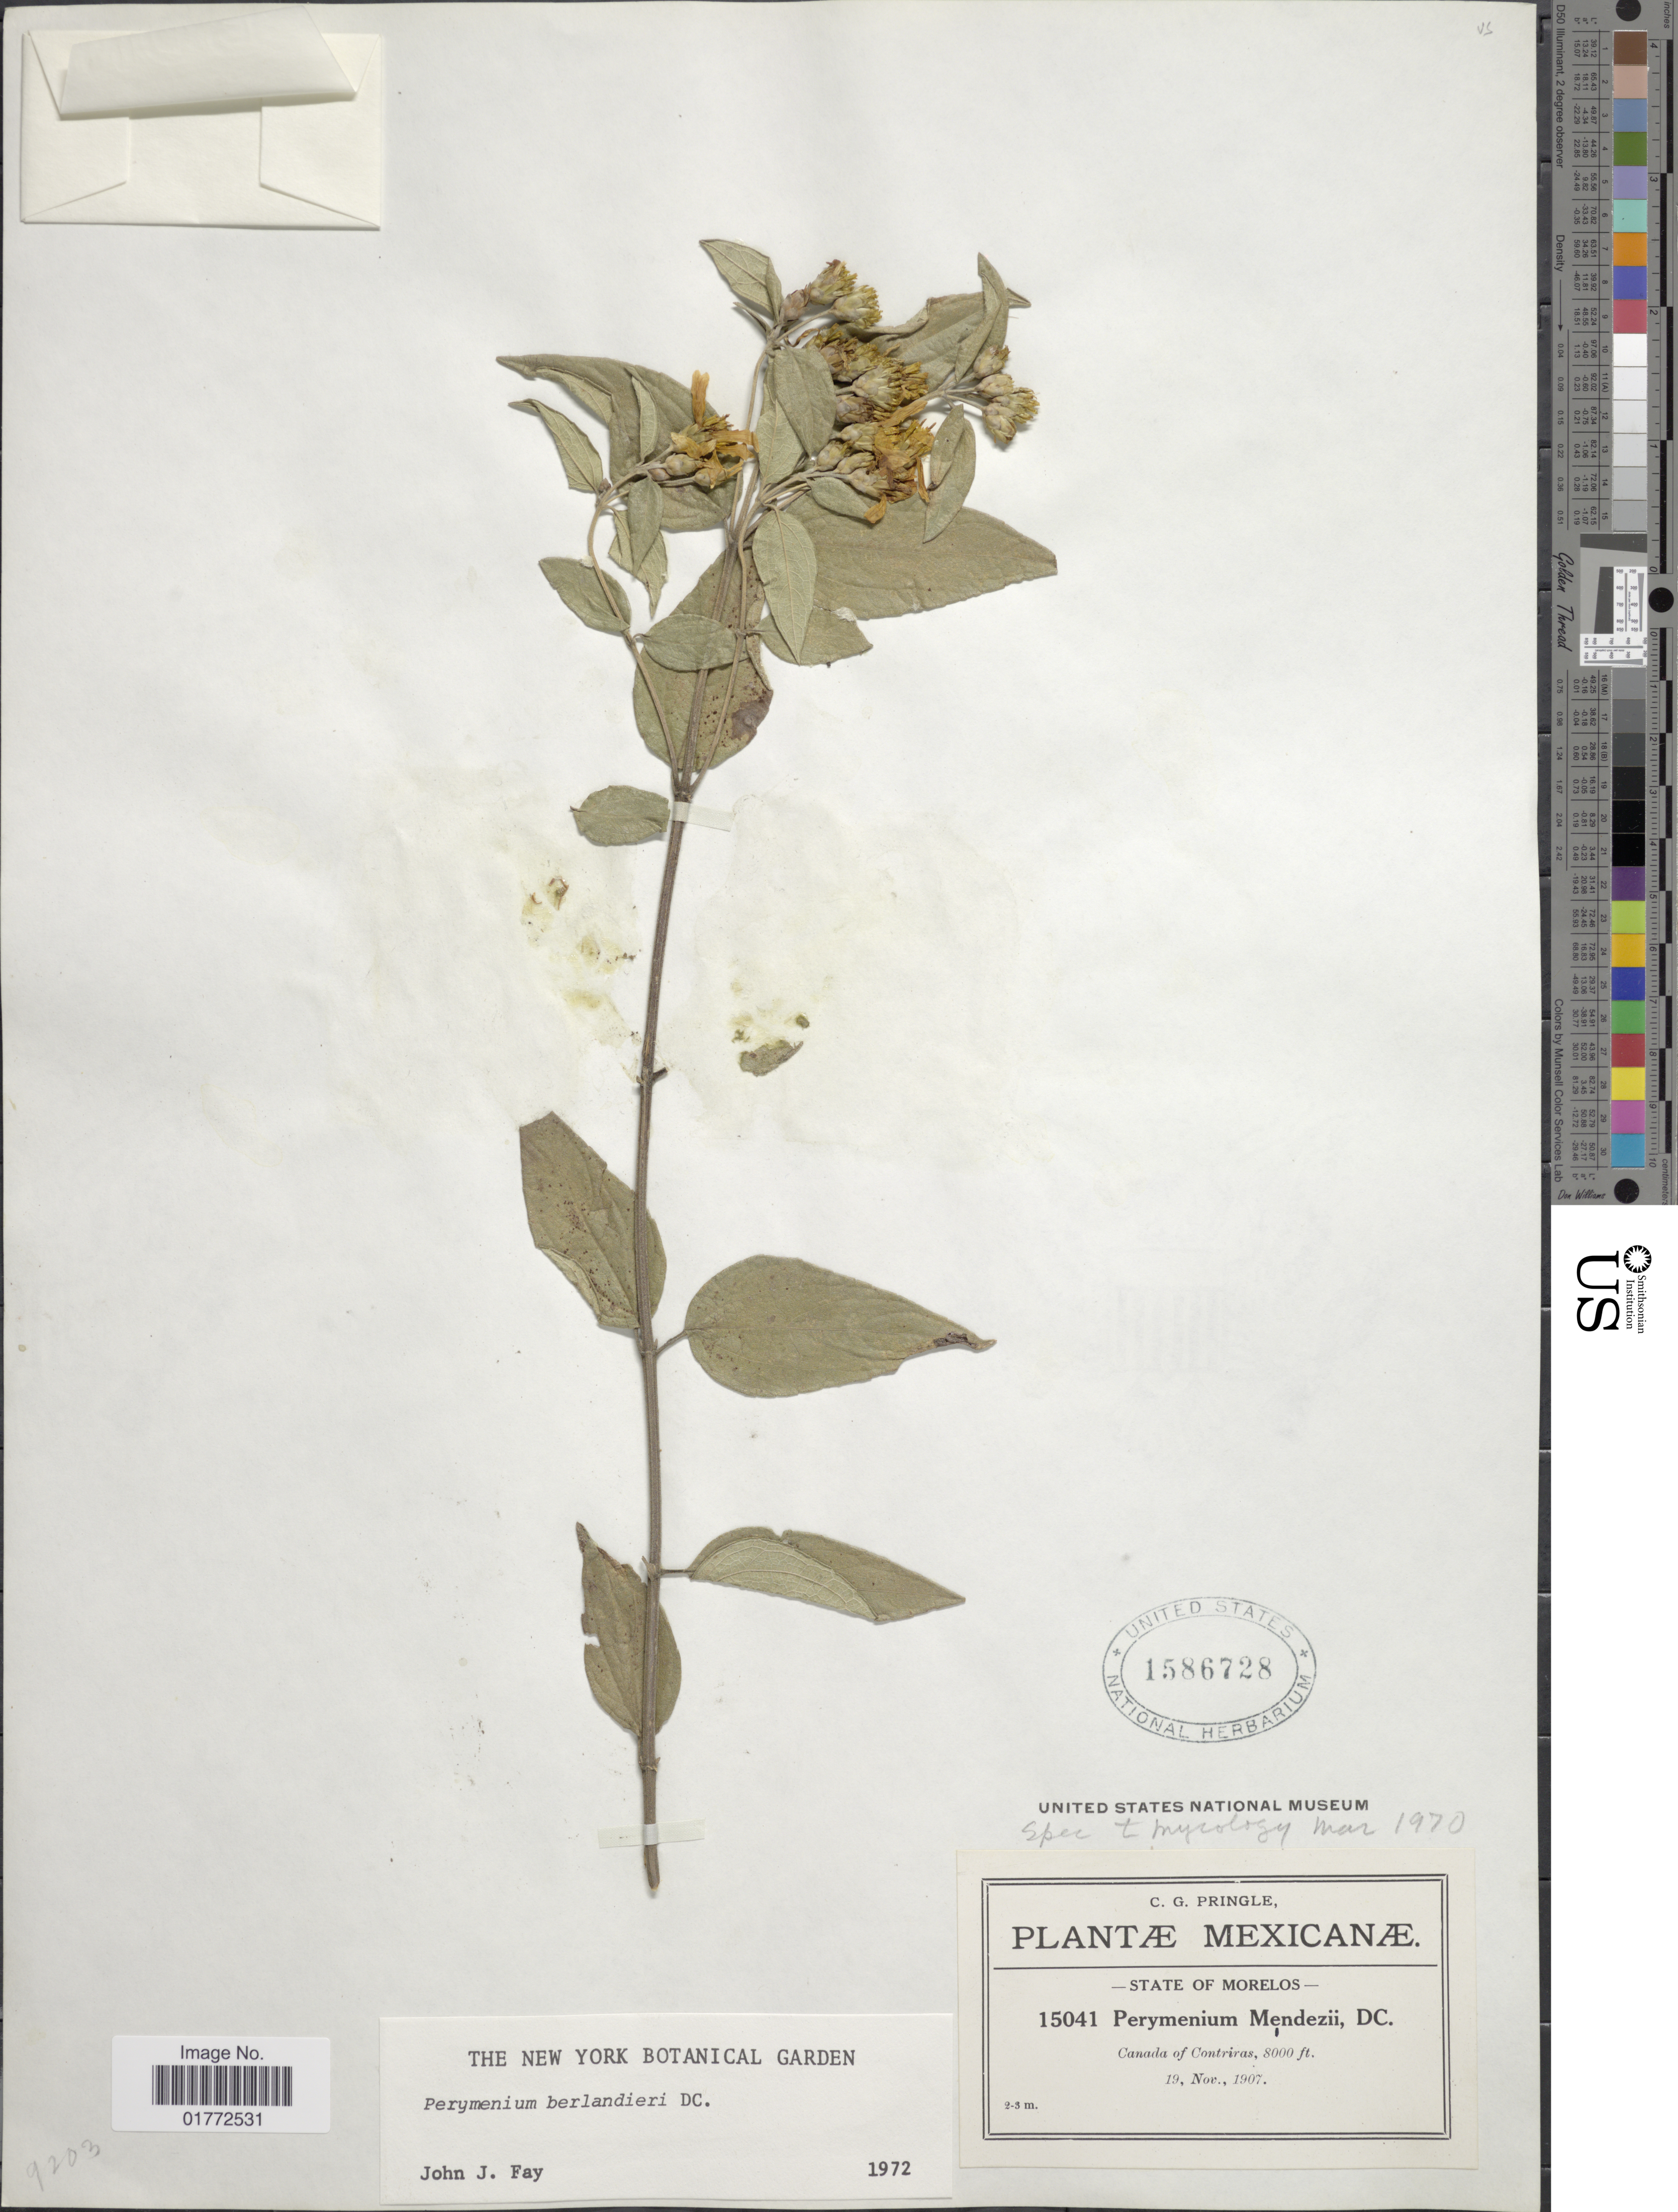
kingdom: Plantae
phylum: Tracheophyta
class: Magnoliopsida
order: Asterales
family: Asteraceae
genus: Perymenium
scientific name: Perymenium berlandieri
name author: DC.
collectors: C. G. Pringle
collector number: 15041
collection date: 1907-11-19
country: Mexico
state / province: Morelos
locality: Canada of Contriras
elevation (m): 2438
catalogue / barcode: US 1586728